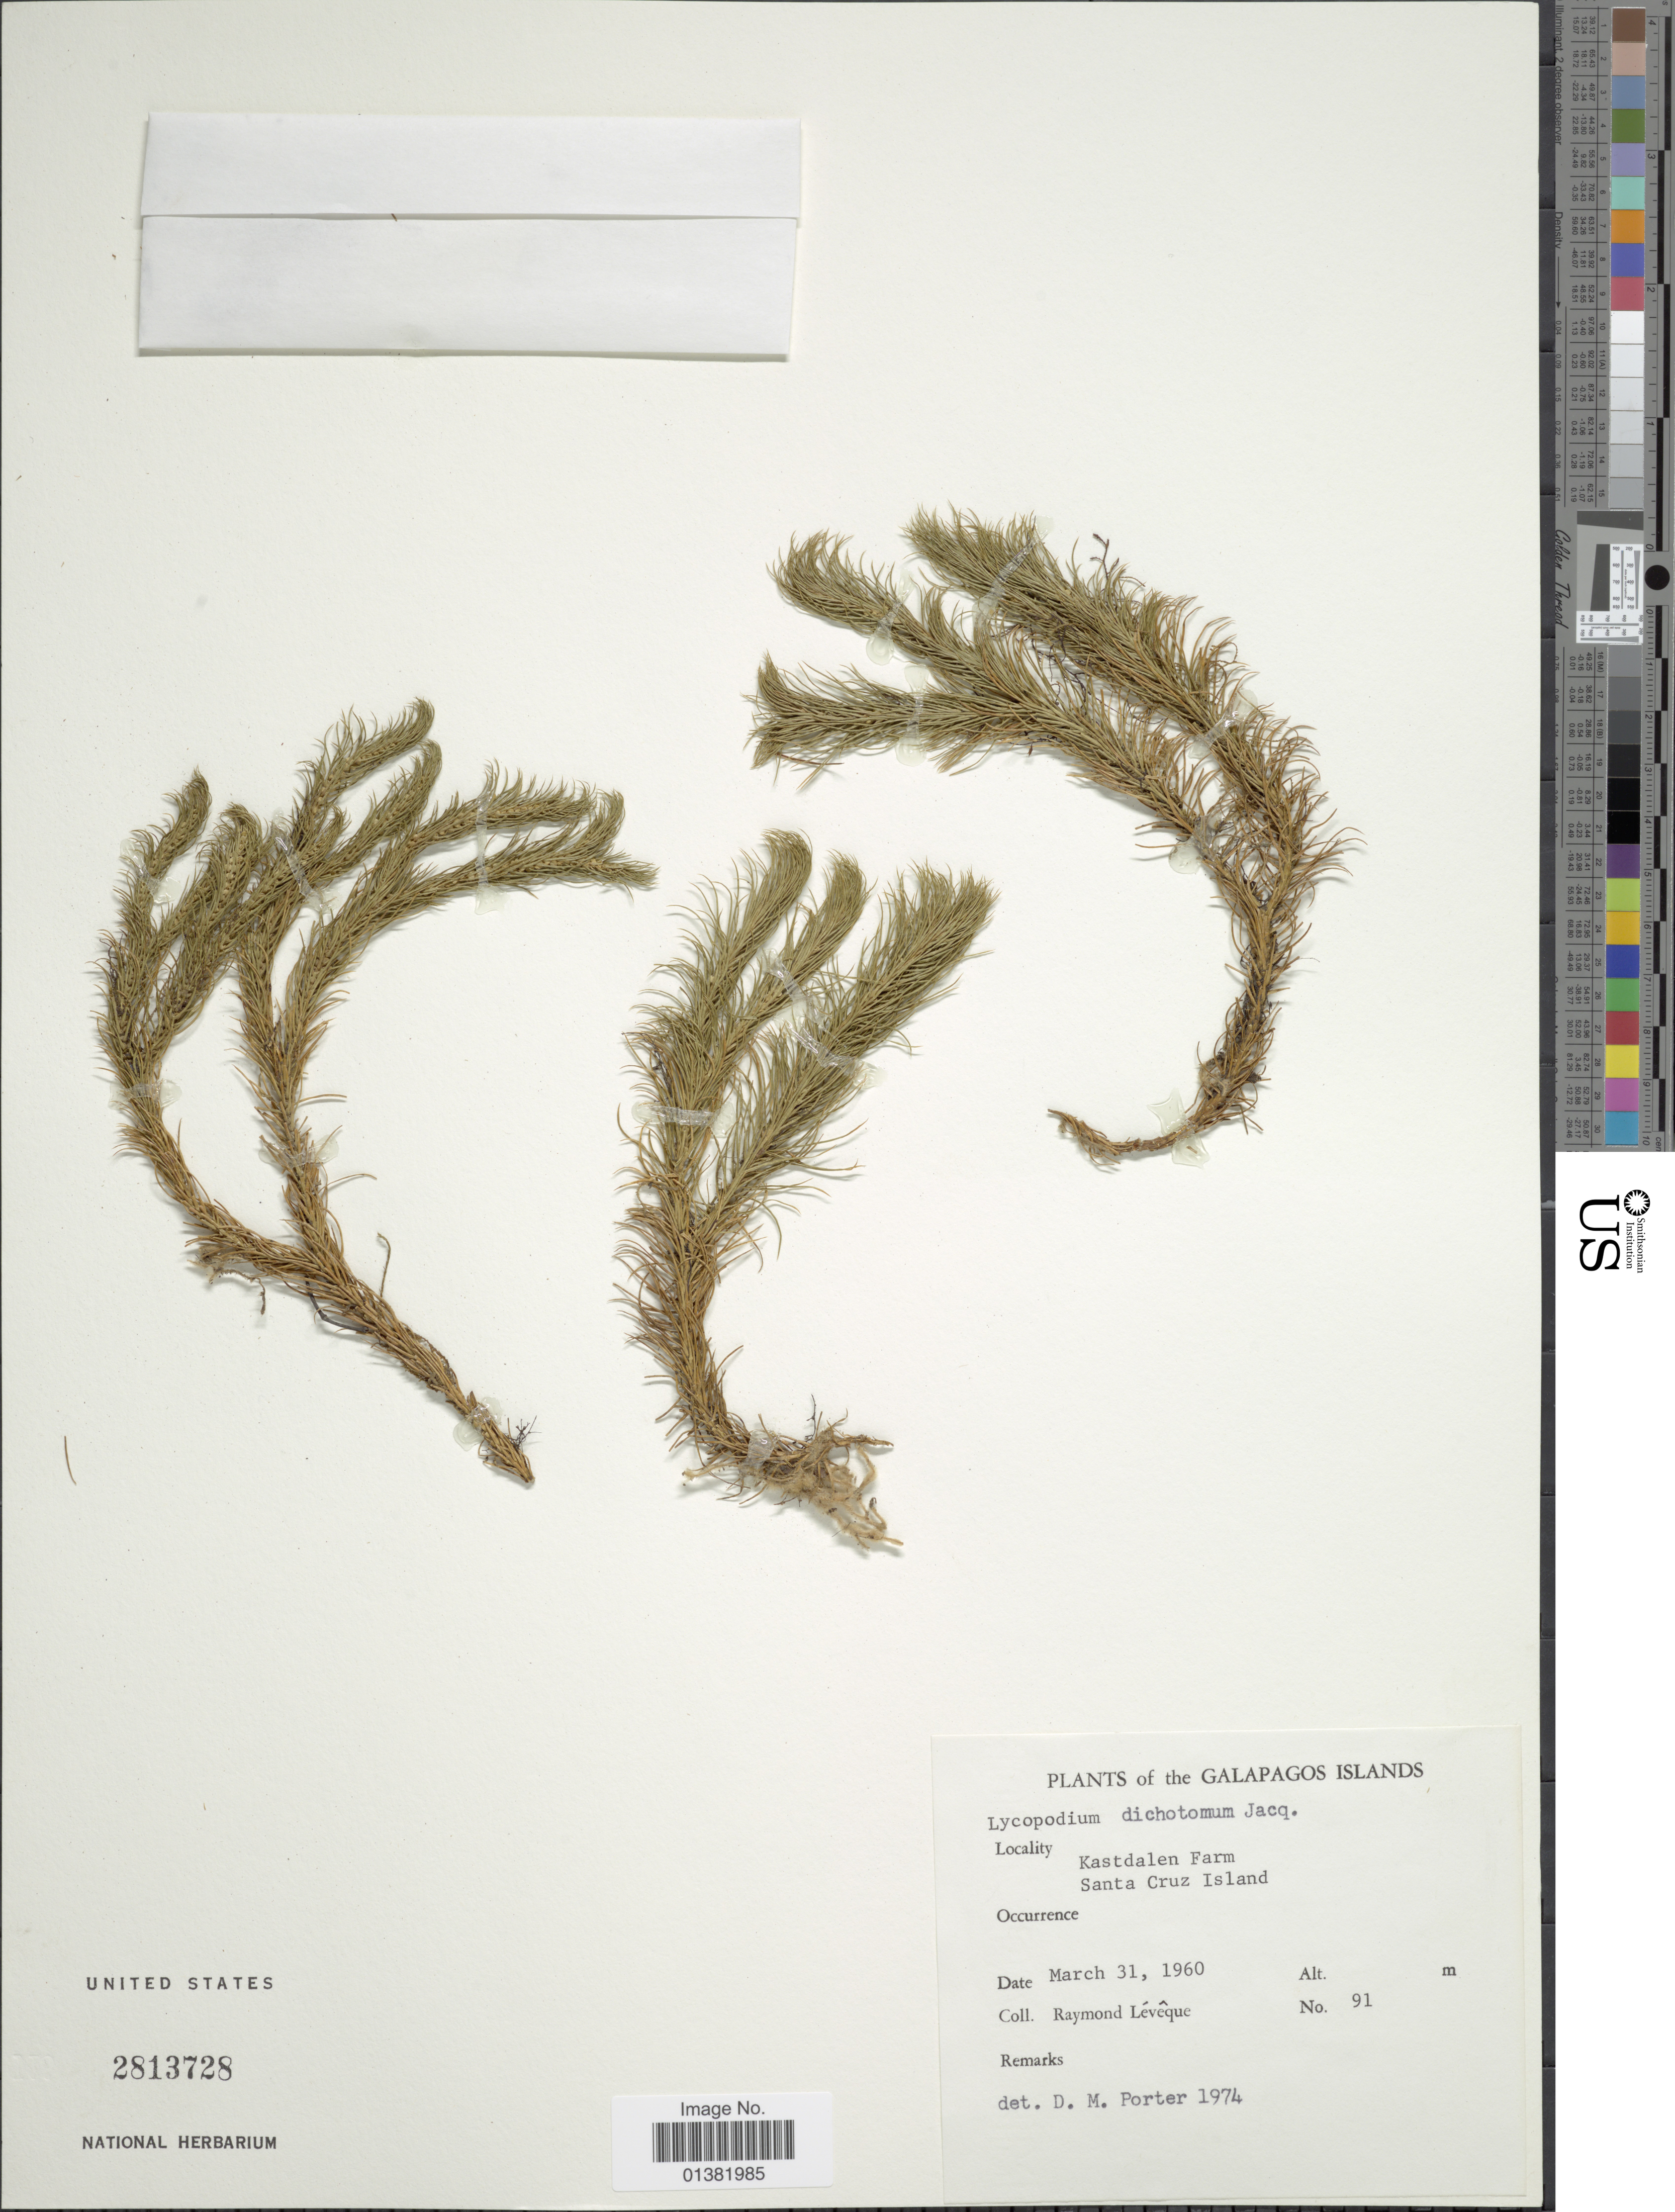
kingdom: Plantae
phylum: Tracheophyta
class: Lycopodiopsida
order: Lycopodiales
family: Lycopodiaceae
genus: Phlegmariurus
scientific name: Phlegmariurus dichotomus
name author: (Jacq.) W.H. Wagner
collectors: R. Lévêque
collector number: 91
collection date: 1960-03-31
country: Ecuador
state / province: Colón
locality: Kastdalen Farm, Santa Cruz Island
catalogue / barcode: US 2813728